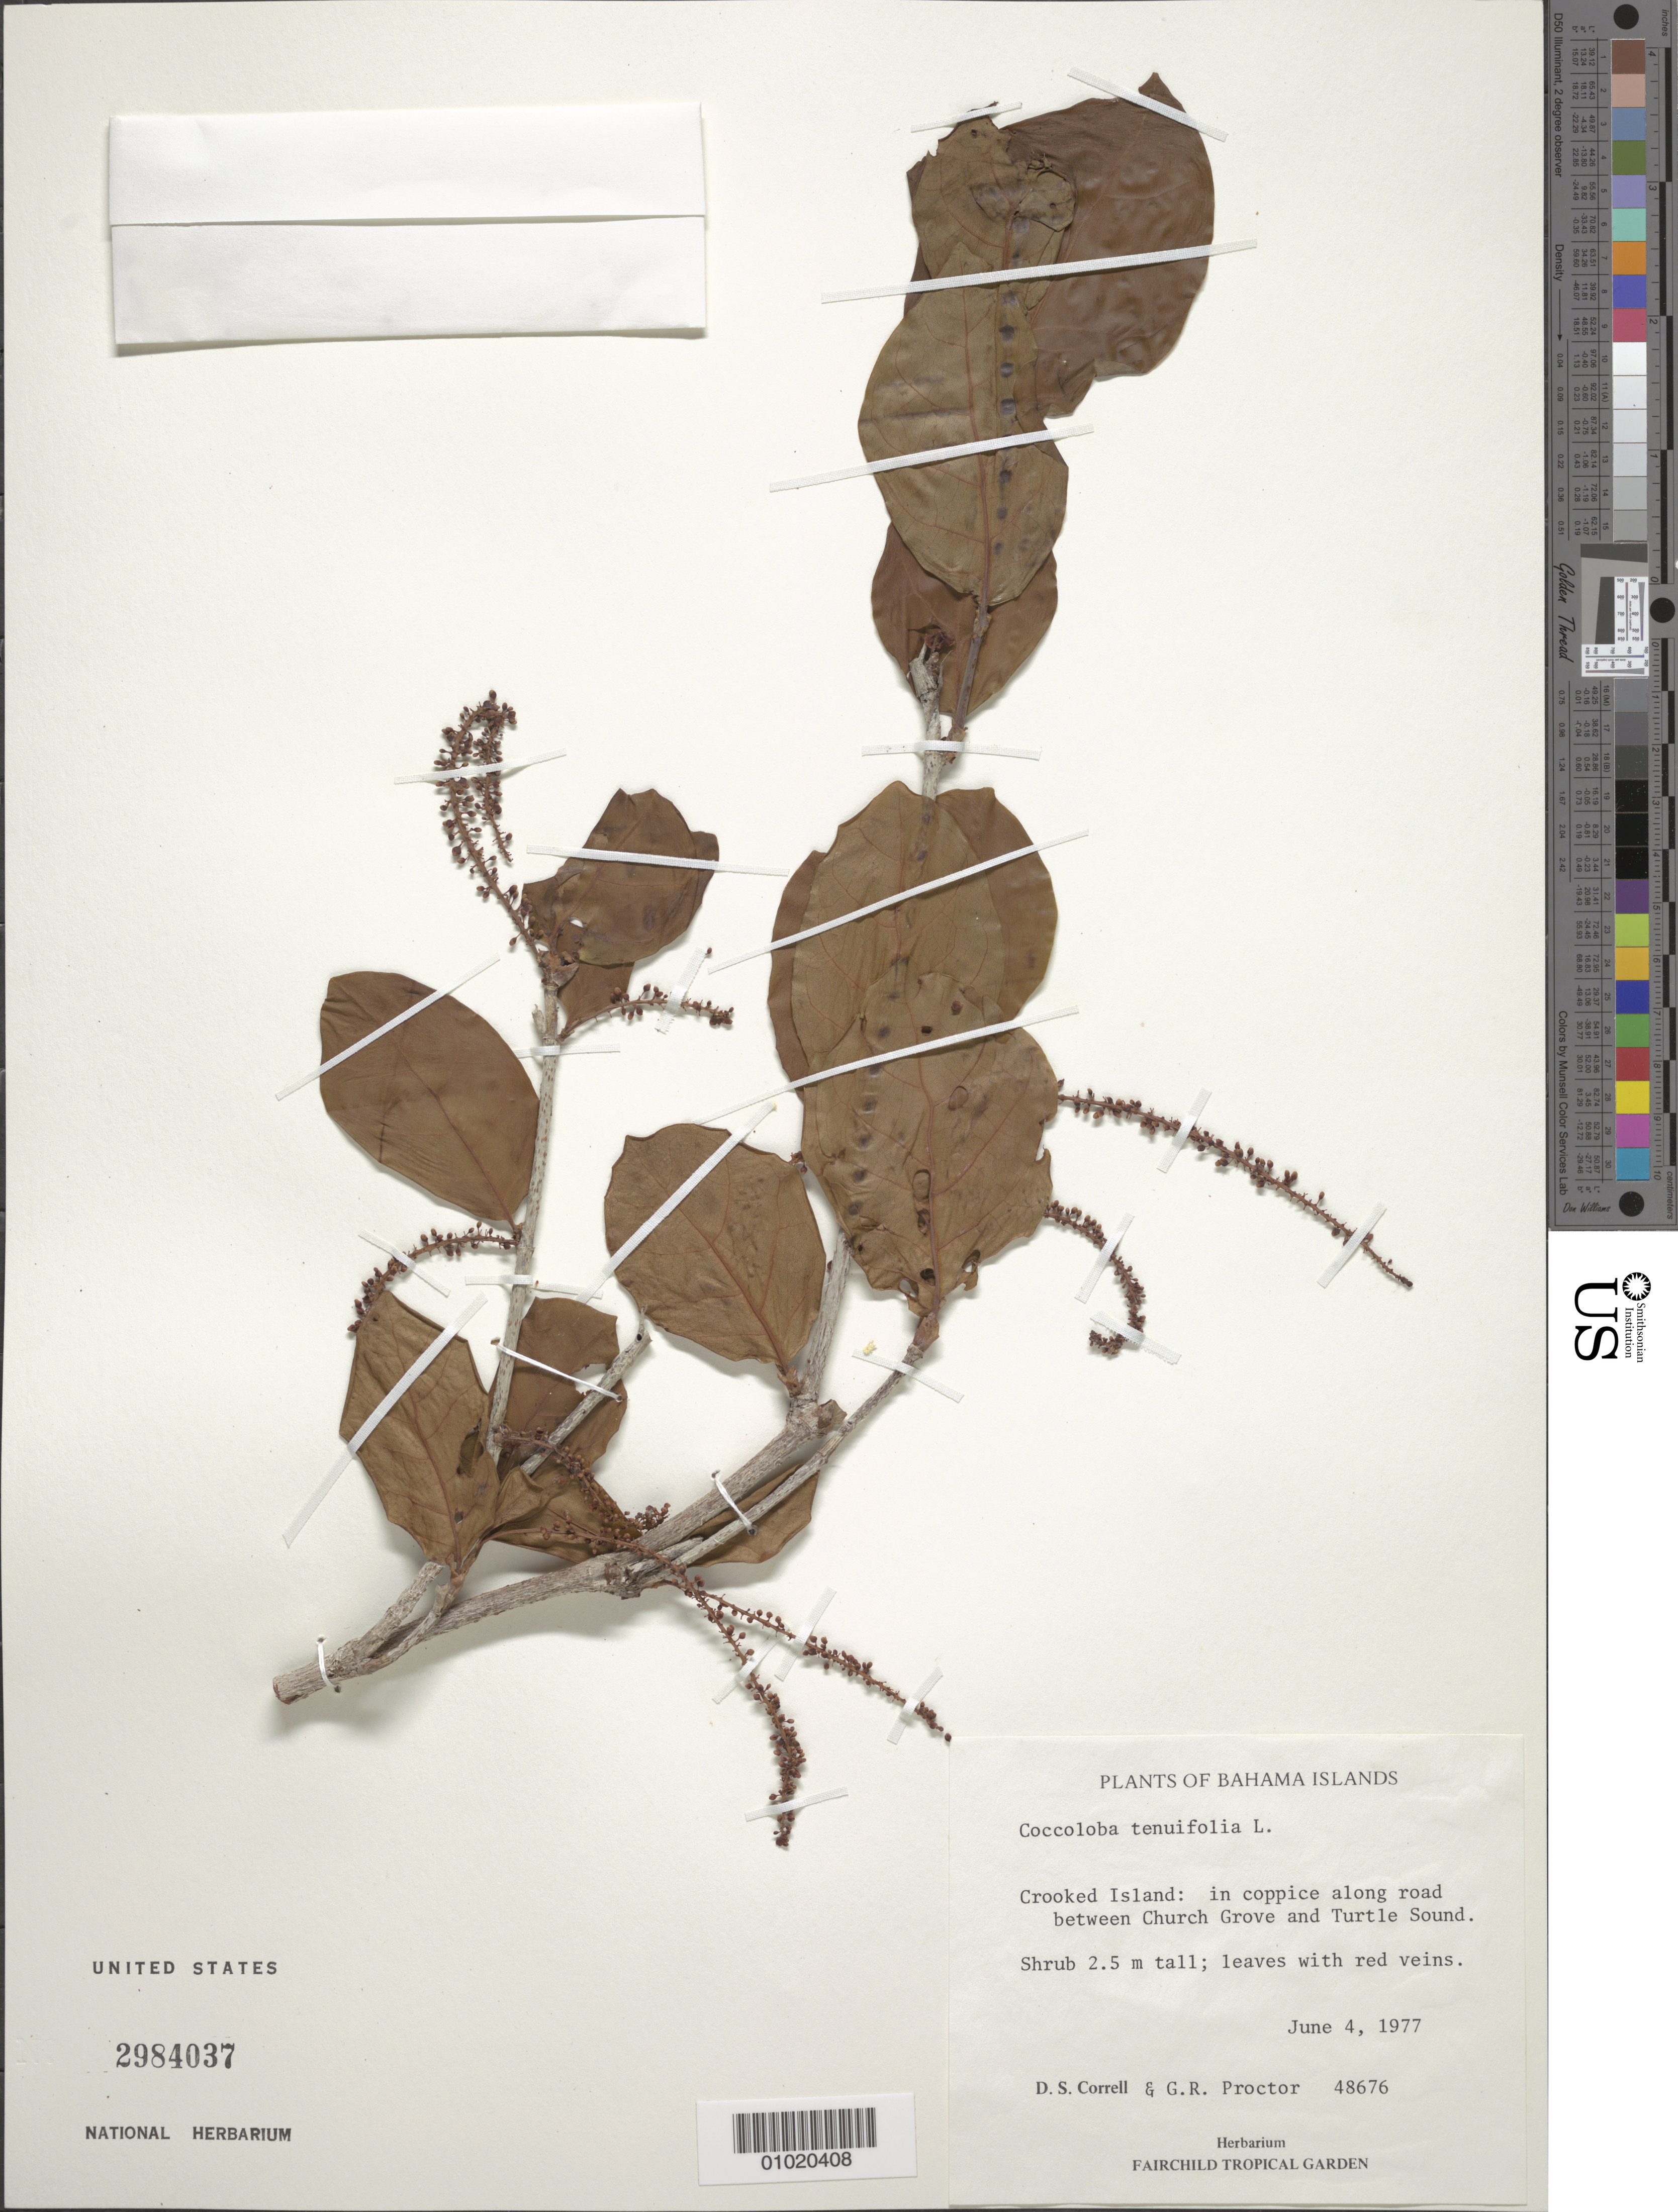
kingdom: Plantae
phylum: Tracheophyta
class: Magnoliopsida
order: Caryophyllales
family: Polygonaceae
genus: Coccoloba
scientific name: Coccoloba tenuifolia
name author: L.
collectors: D. S. Correll & G. R. Proctor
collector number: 48676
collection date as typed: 04 Jun 1977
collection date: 1977-06-04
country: Bahamas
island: Crooked I.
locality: In coppice along road between Church Grove and Turtle Sound.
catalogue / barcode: US 2984037